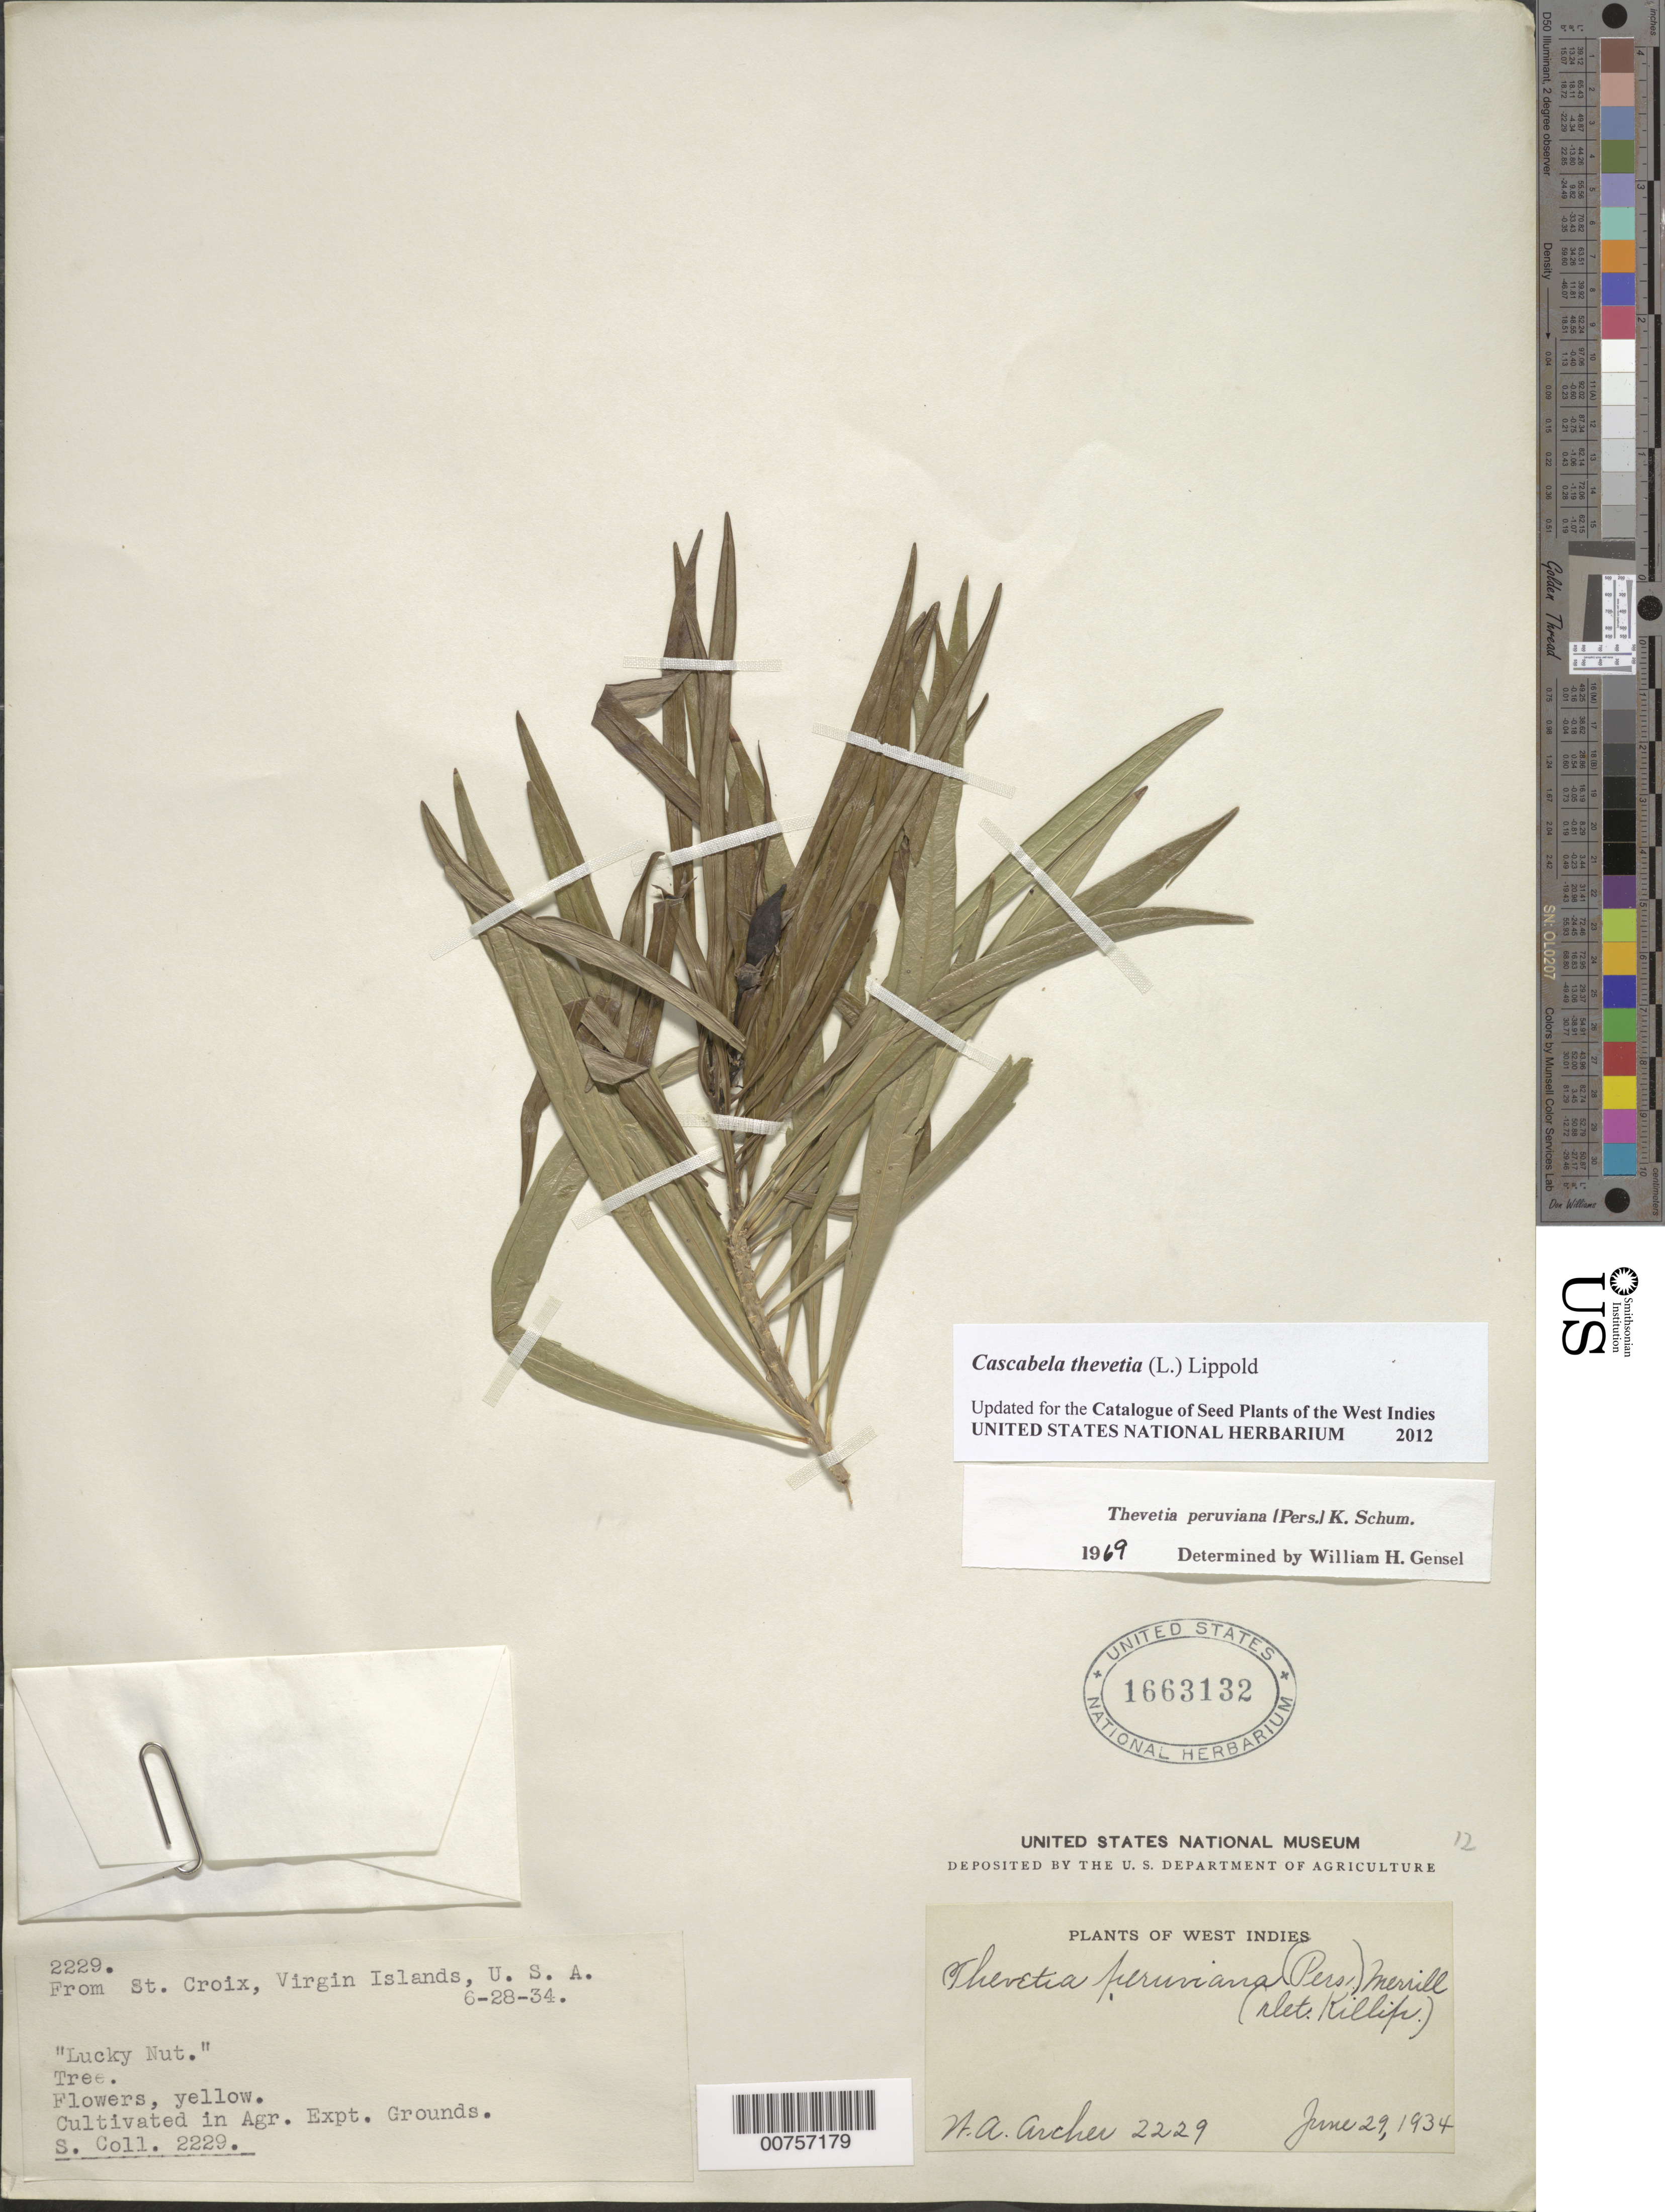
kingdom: Plantae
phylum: Tracheophyta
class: Magnoliopsida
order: Gentianales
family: Apocynaceae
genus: Cascabela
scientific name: Cascabela thevetia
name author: (L.) Lippold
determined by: Gensel, W. H.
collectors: A. W. Archer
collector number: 2229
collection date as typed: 28 Jun 1934 to 29 Jun 1934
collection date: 1934-06-28/1934-06-29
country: U.S. Virgin Islands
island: St. Croix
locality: Cultivated in Agr. Expt. Grounds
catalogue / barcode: US 1663132